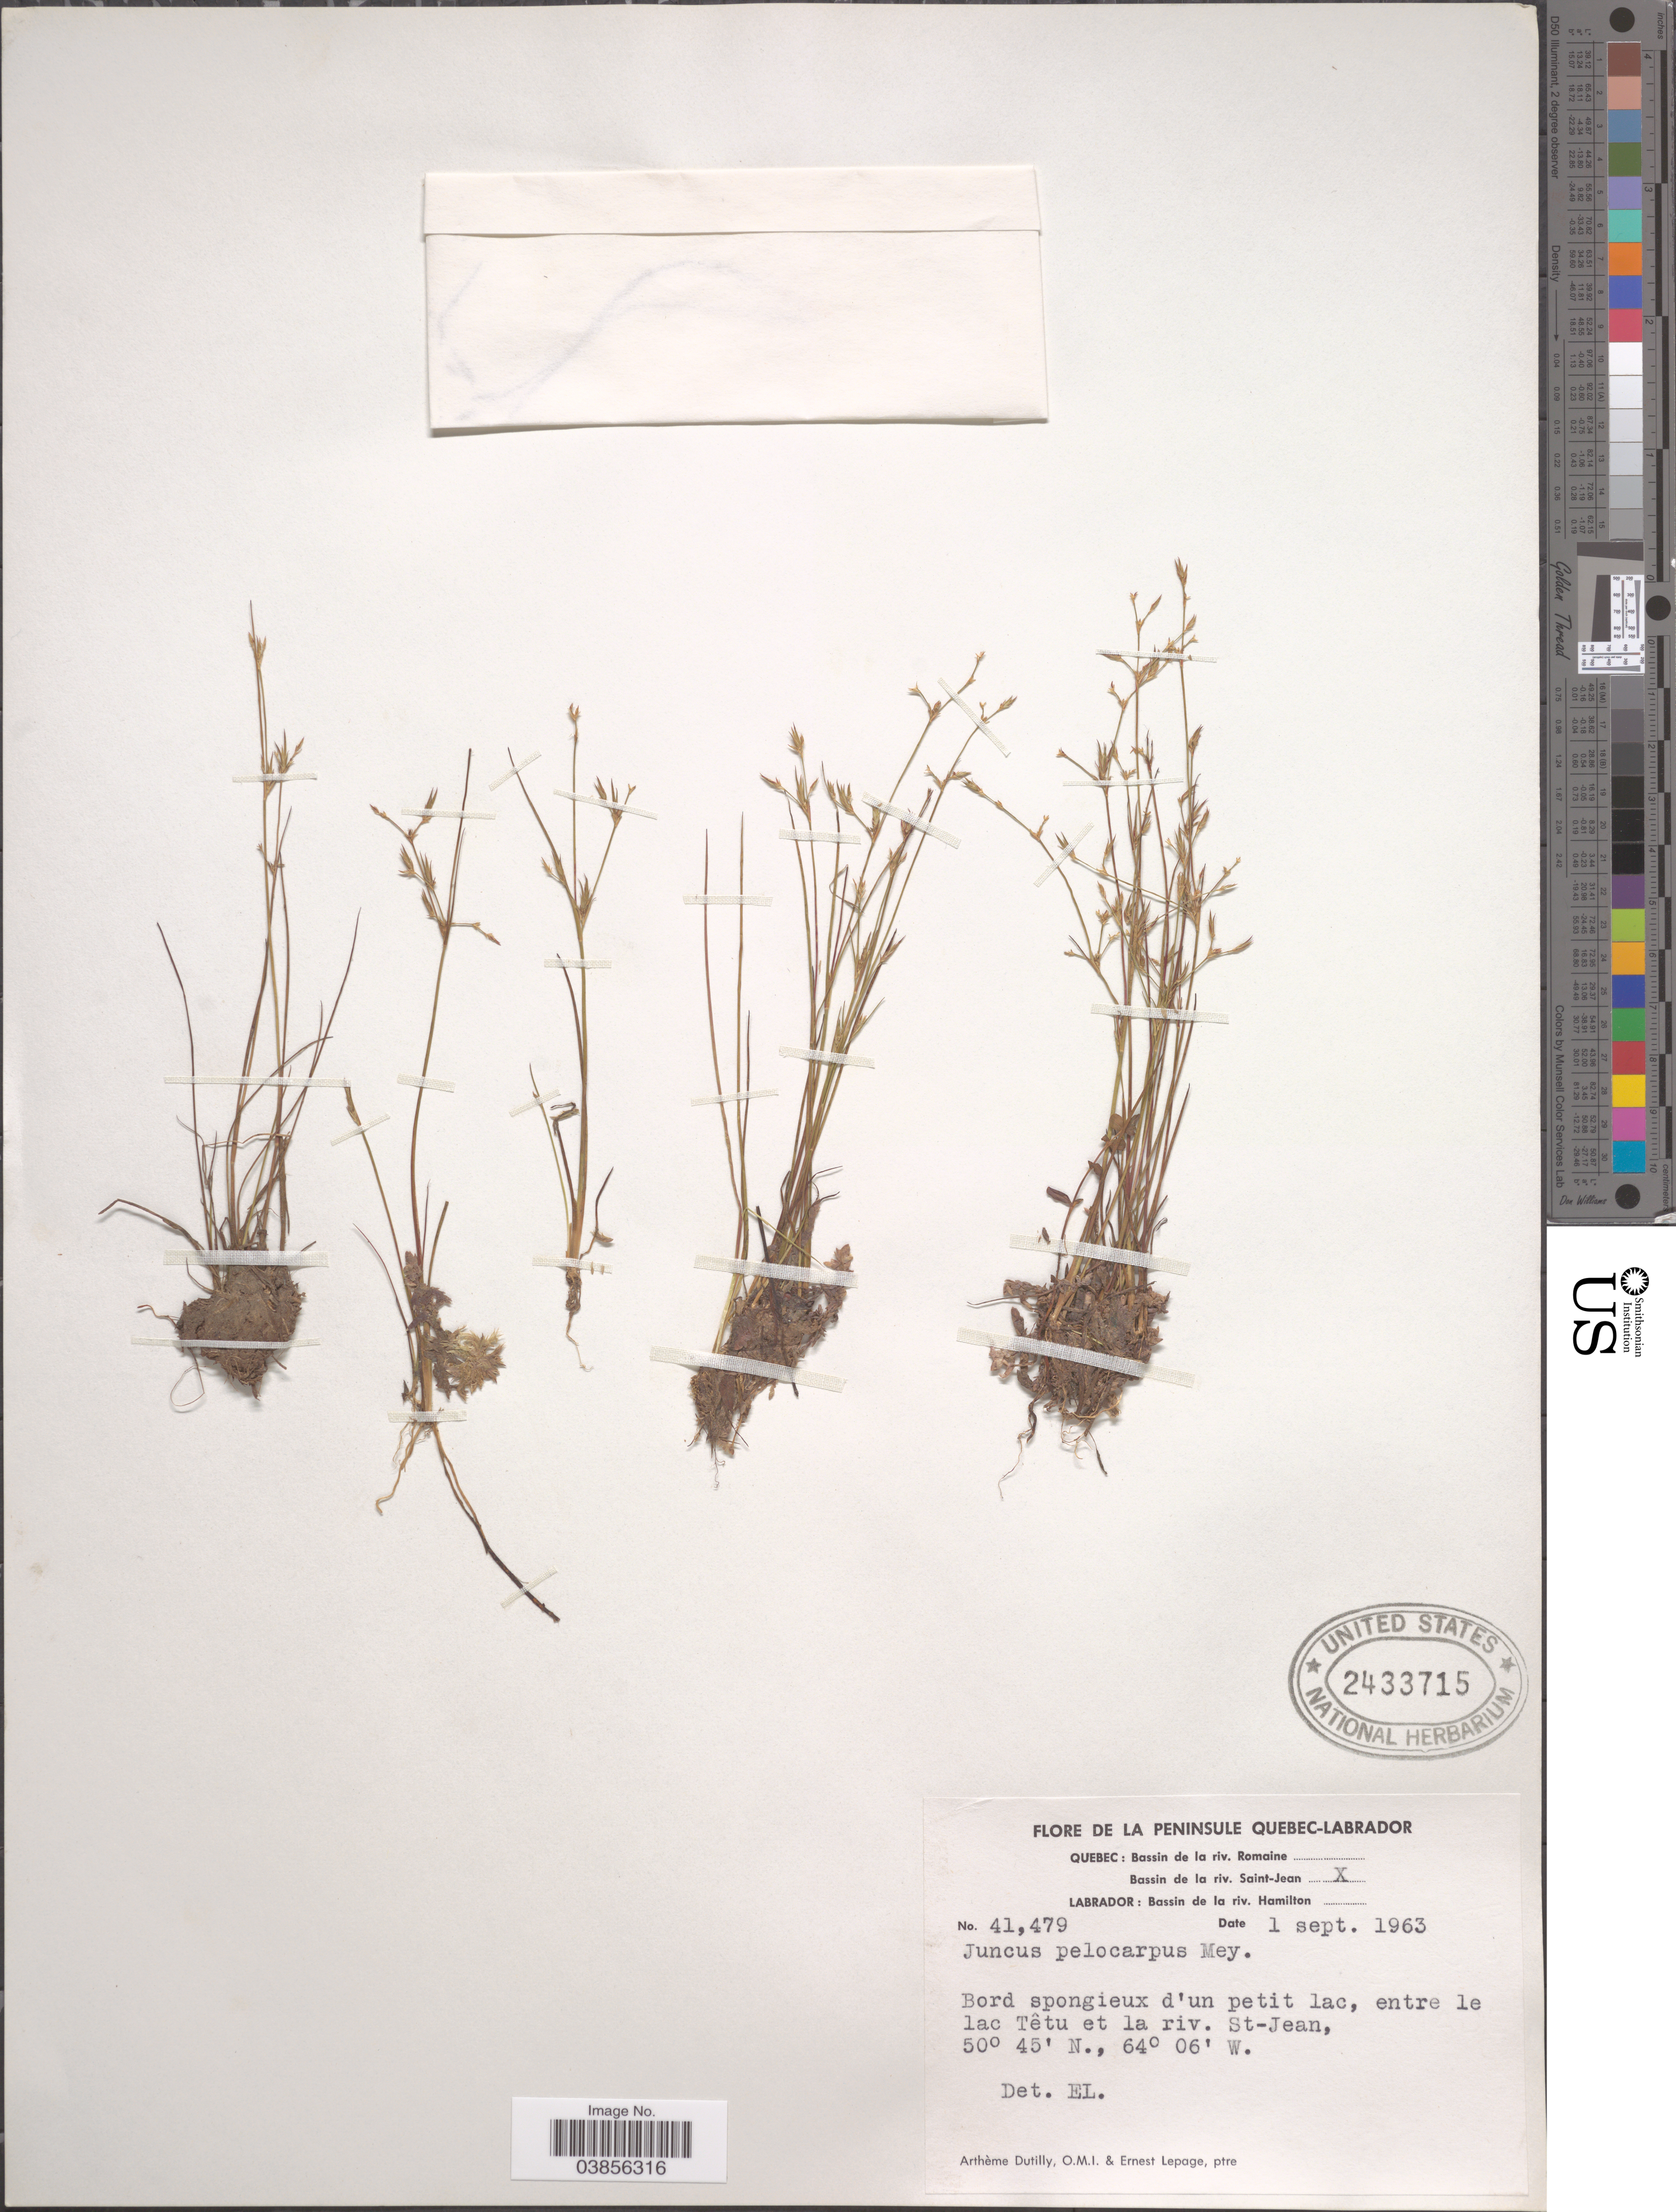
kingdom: Plantae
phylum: Tracheophyta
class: Liliopsida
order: Poales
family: Juncaceae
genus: Juncus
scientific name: Juncus pelocarpus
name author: E. Mey.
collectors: A. Dutilly & E. Lepage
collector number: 41479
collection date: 1963-09-01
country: Canada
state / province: Quebec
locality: La Peninsule Quebec-Labrador. Bassin de la riv. Saint-Jean. Entre le lac Têtu et la riv. St-Jean.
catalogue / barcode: US 2433715